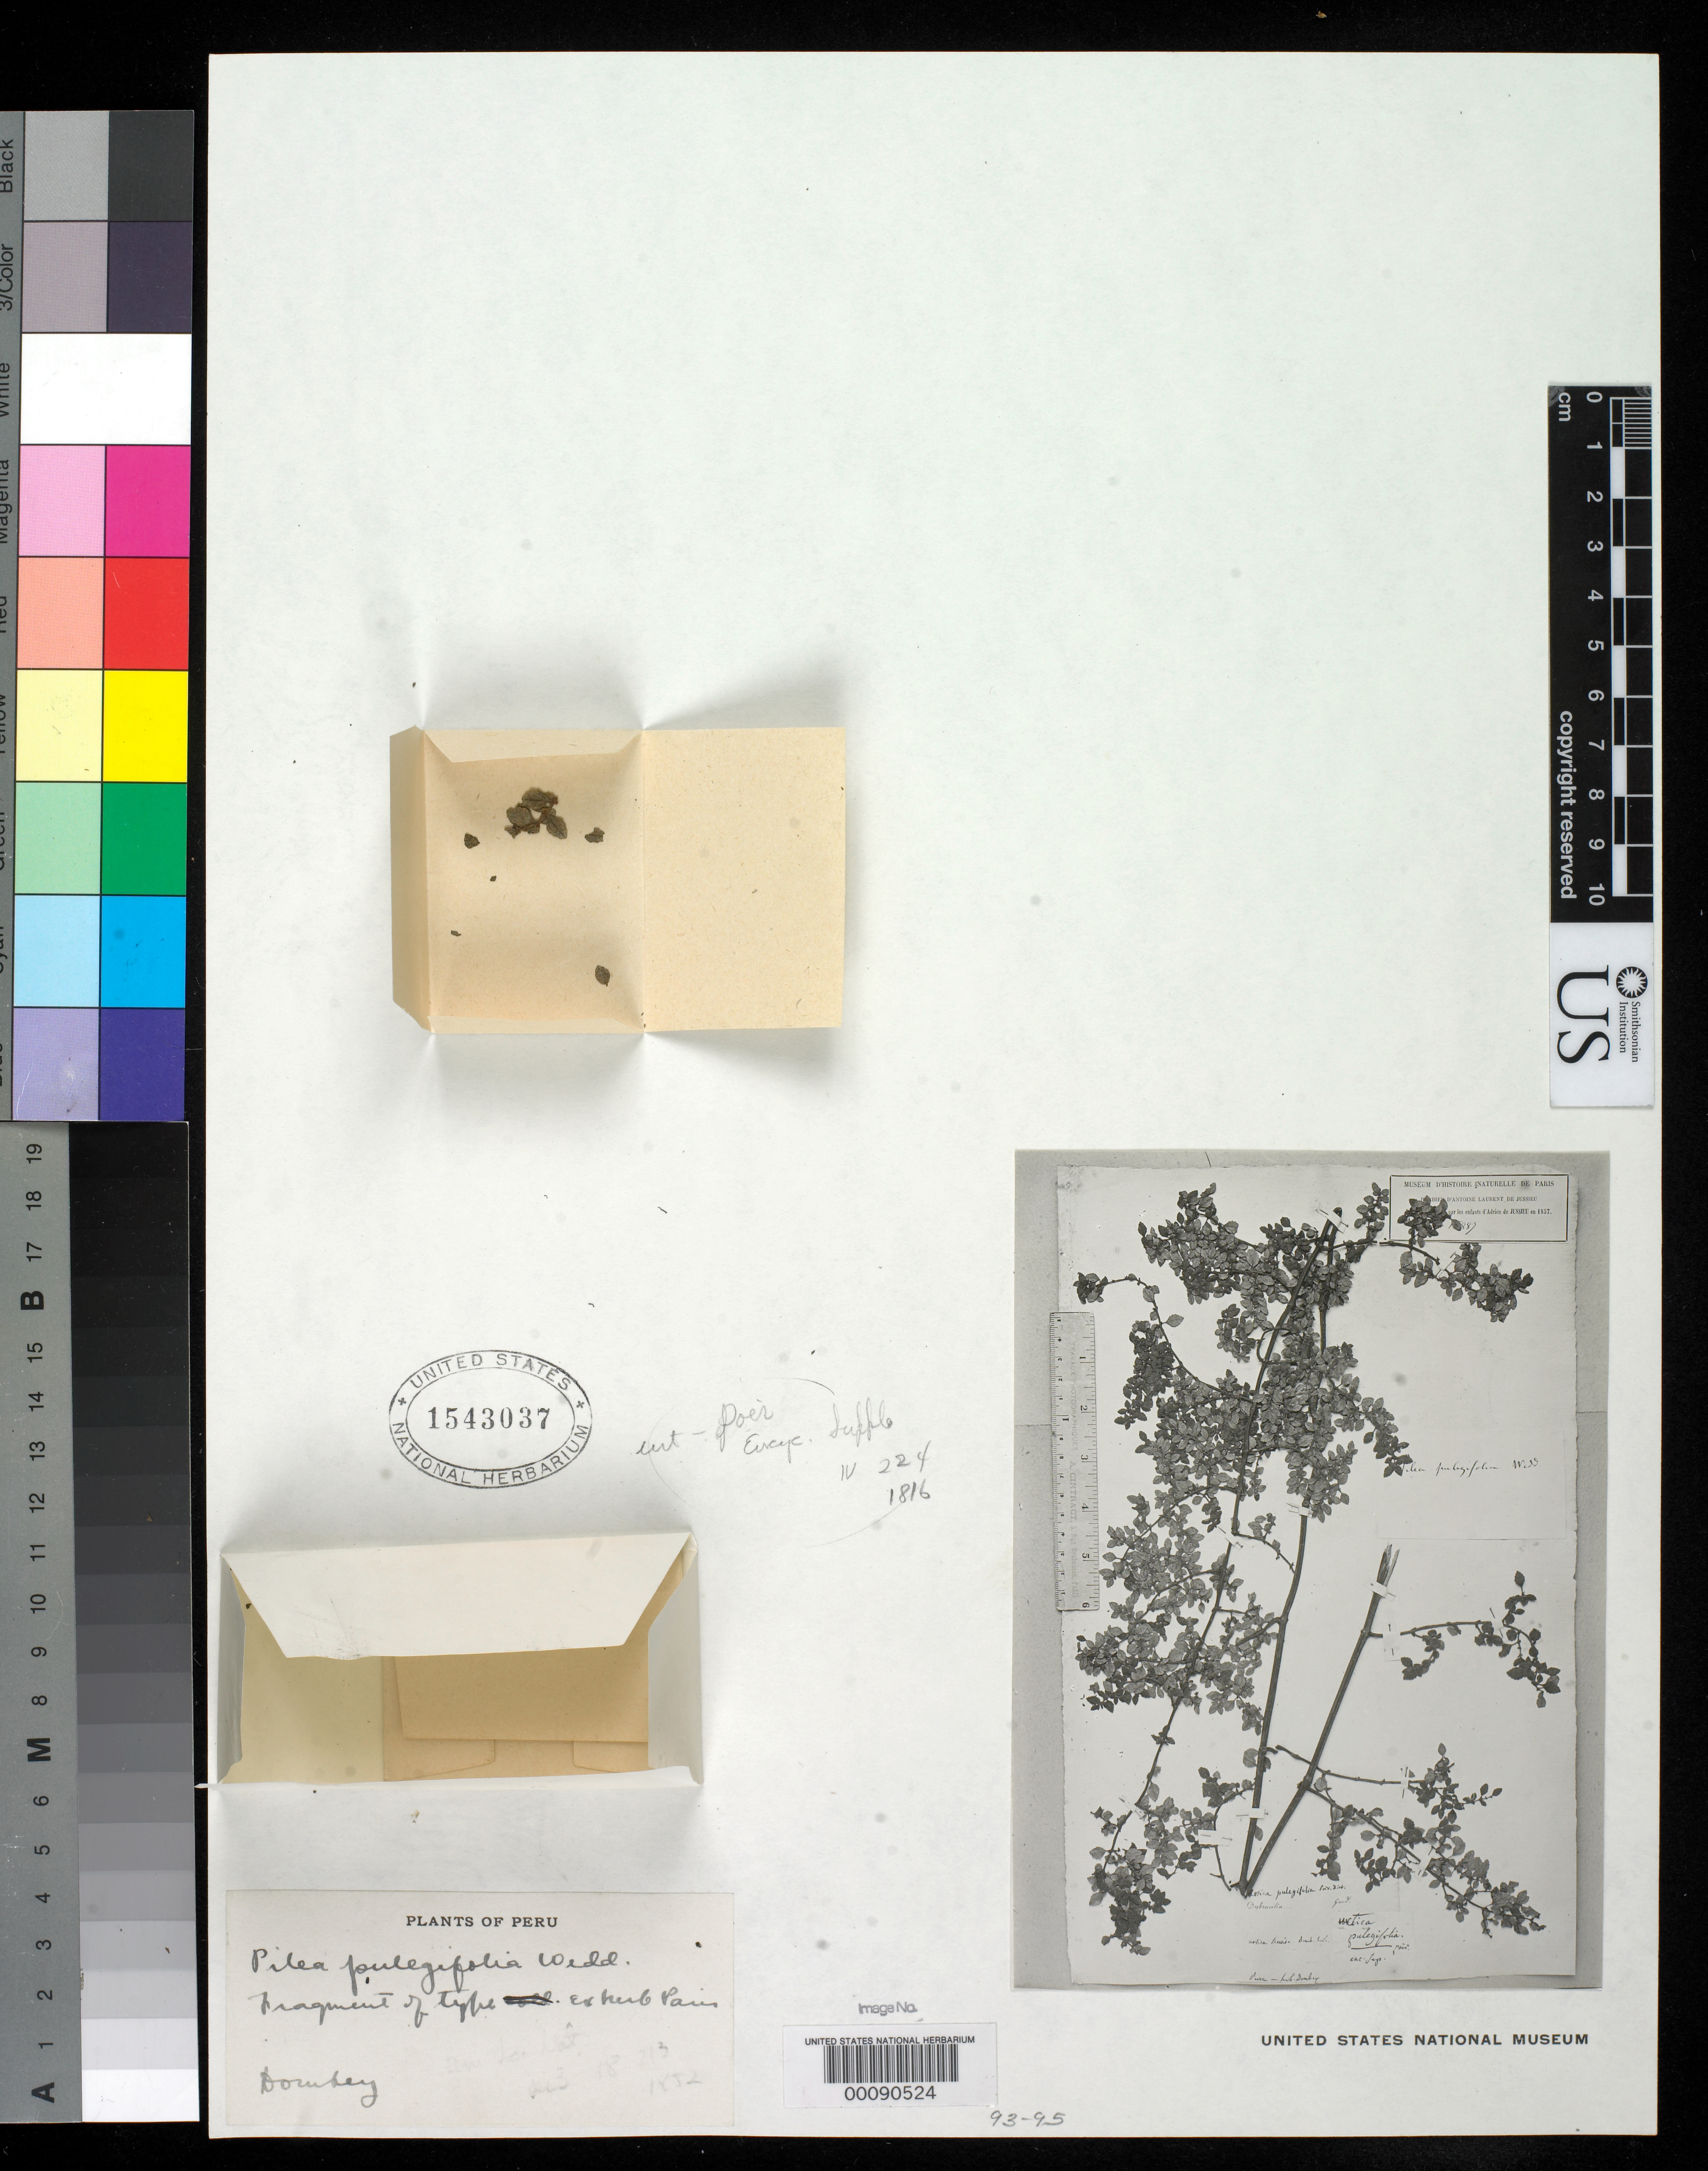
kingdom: Plantae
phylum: Tracheophyta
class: Magnoliopsida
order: Rosales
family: Urticaceae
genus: Urtica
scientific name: Urtica pulegifolia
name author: Poir. in Lam.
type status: Type Fragment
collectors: J. Dombey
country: Peru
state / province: San Martín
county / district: Mariscal Cáceres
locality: Rio Huallaga, margen Derecha del; Balsa Probana; dtto. Tocache Nuevo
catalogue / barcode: US 1543037